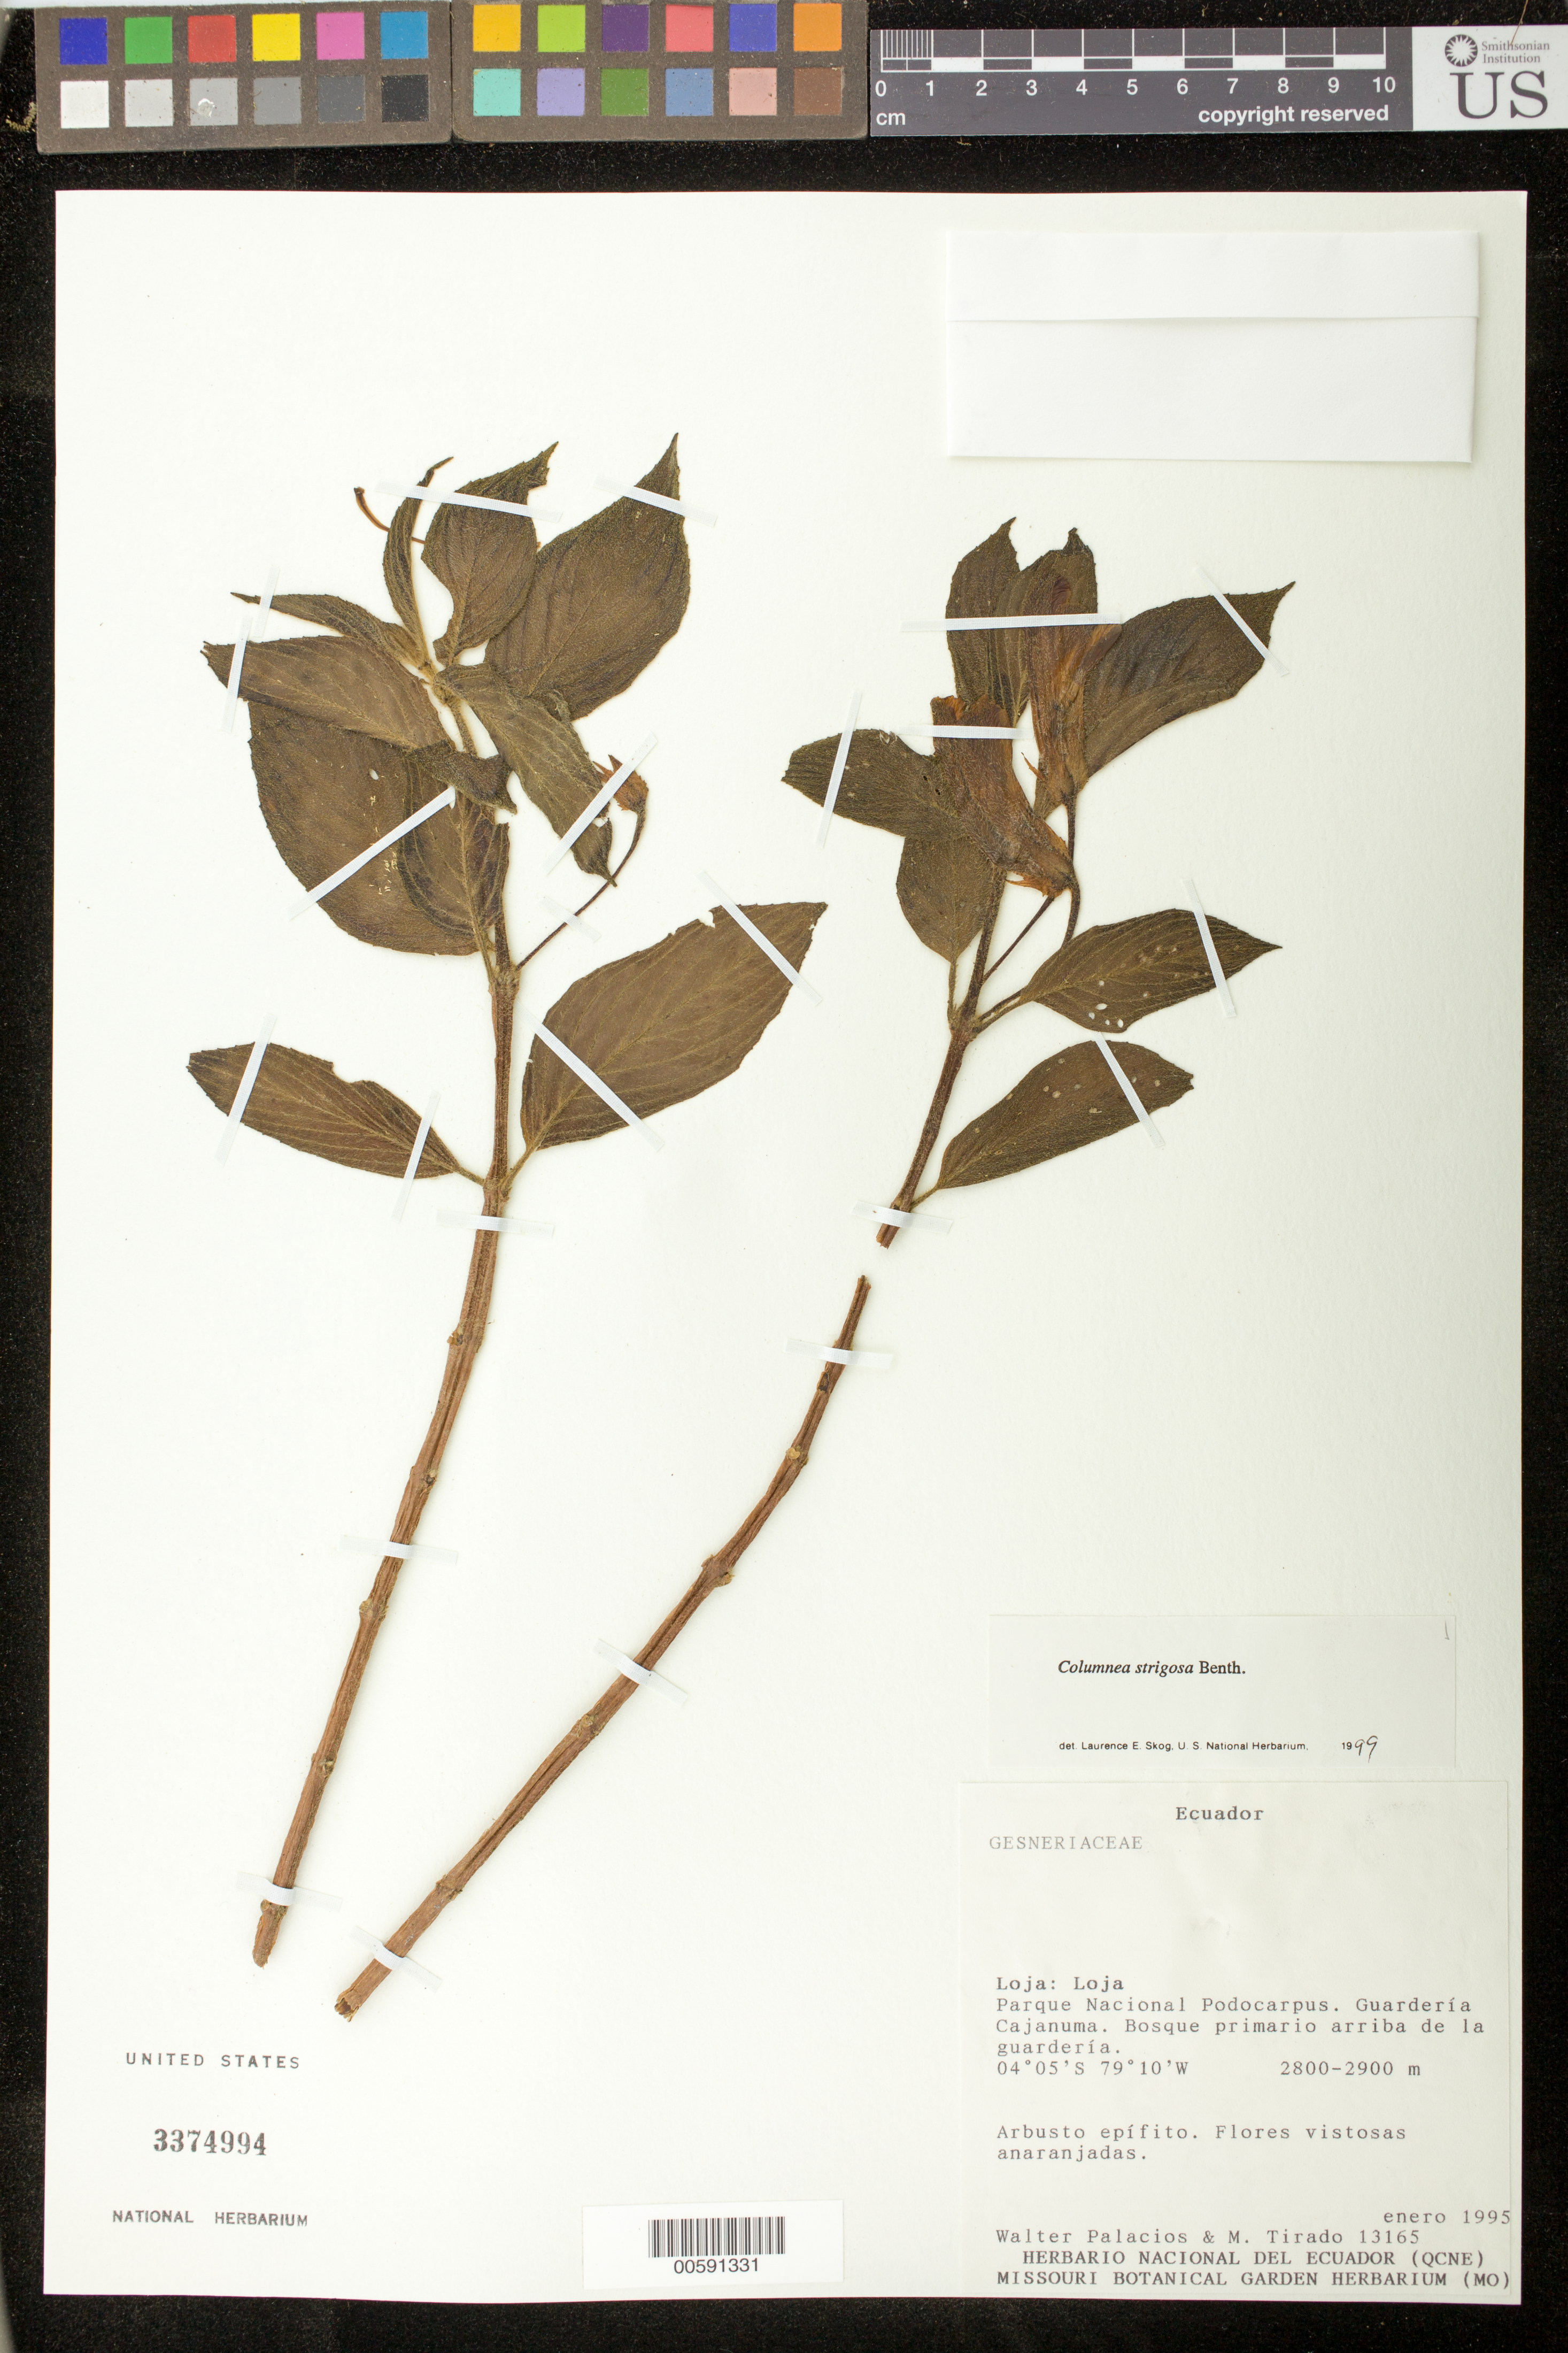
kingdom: Plantae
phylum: Tracheophyta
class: Magnoliopsida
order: Lamiales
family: Gesneriaceae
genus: Columnea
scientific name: Columnea strigosa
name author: Benth.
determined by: Skog, Laurence E.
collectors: W. Palacios & M. Tirado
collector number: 13165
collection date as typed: Jan 1995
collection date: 1995-01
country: Ecuador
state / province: Loja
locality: Loja. Parque Nacional Podocarpus, Guardería Cajanuma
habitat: Bosque primario arriba de la guardería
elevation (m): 2800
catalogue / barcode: US 3374994